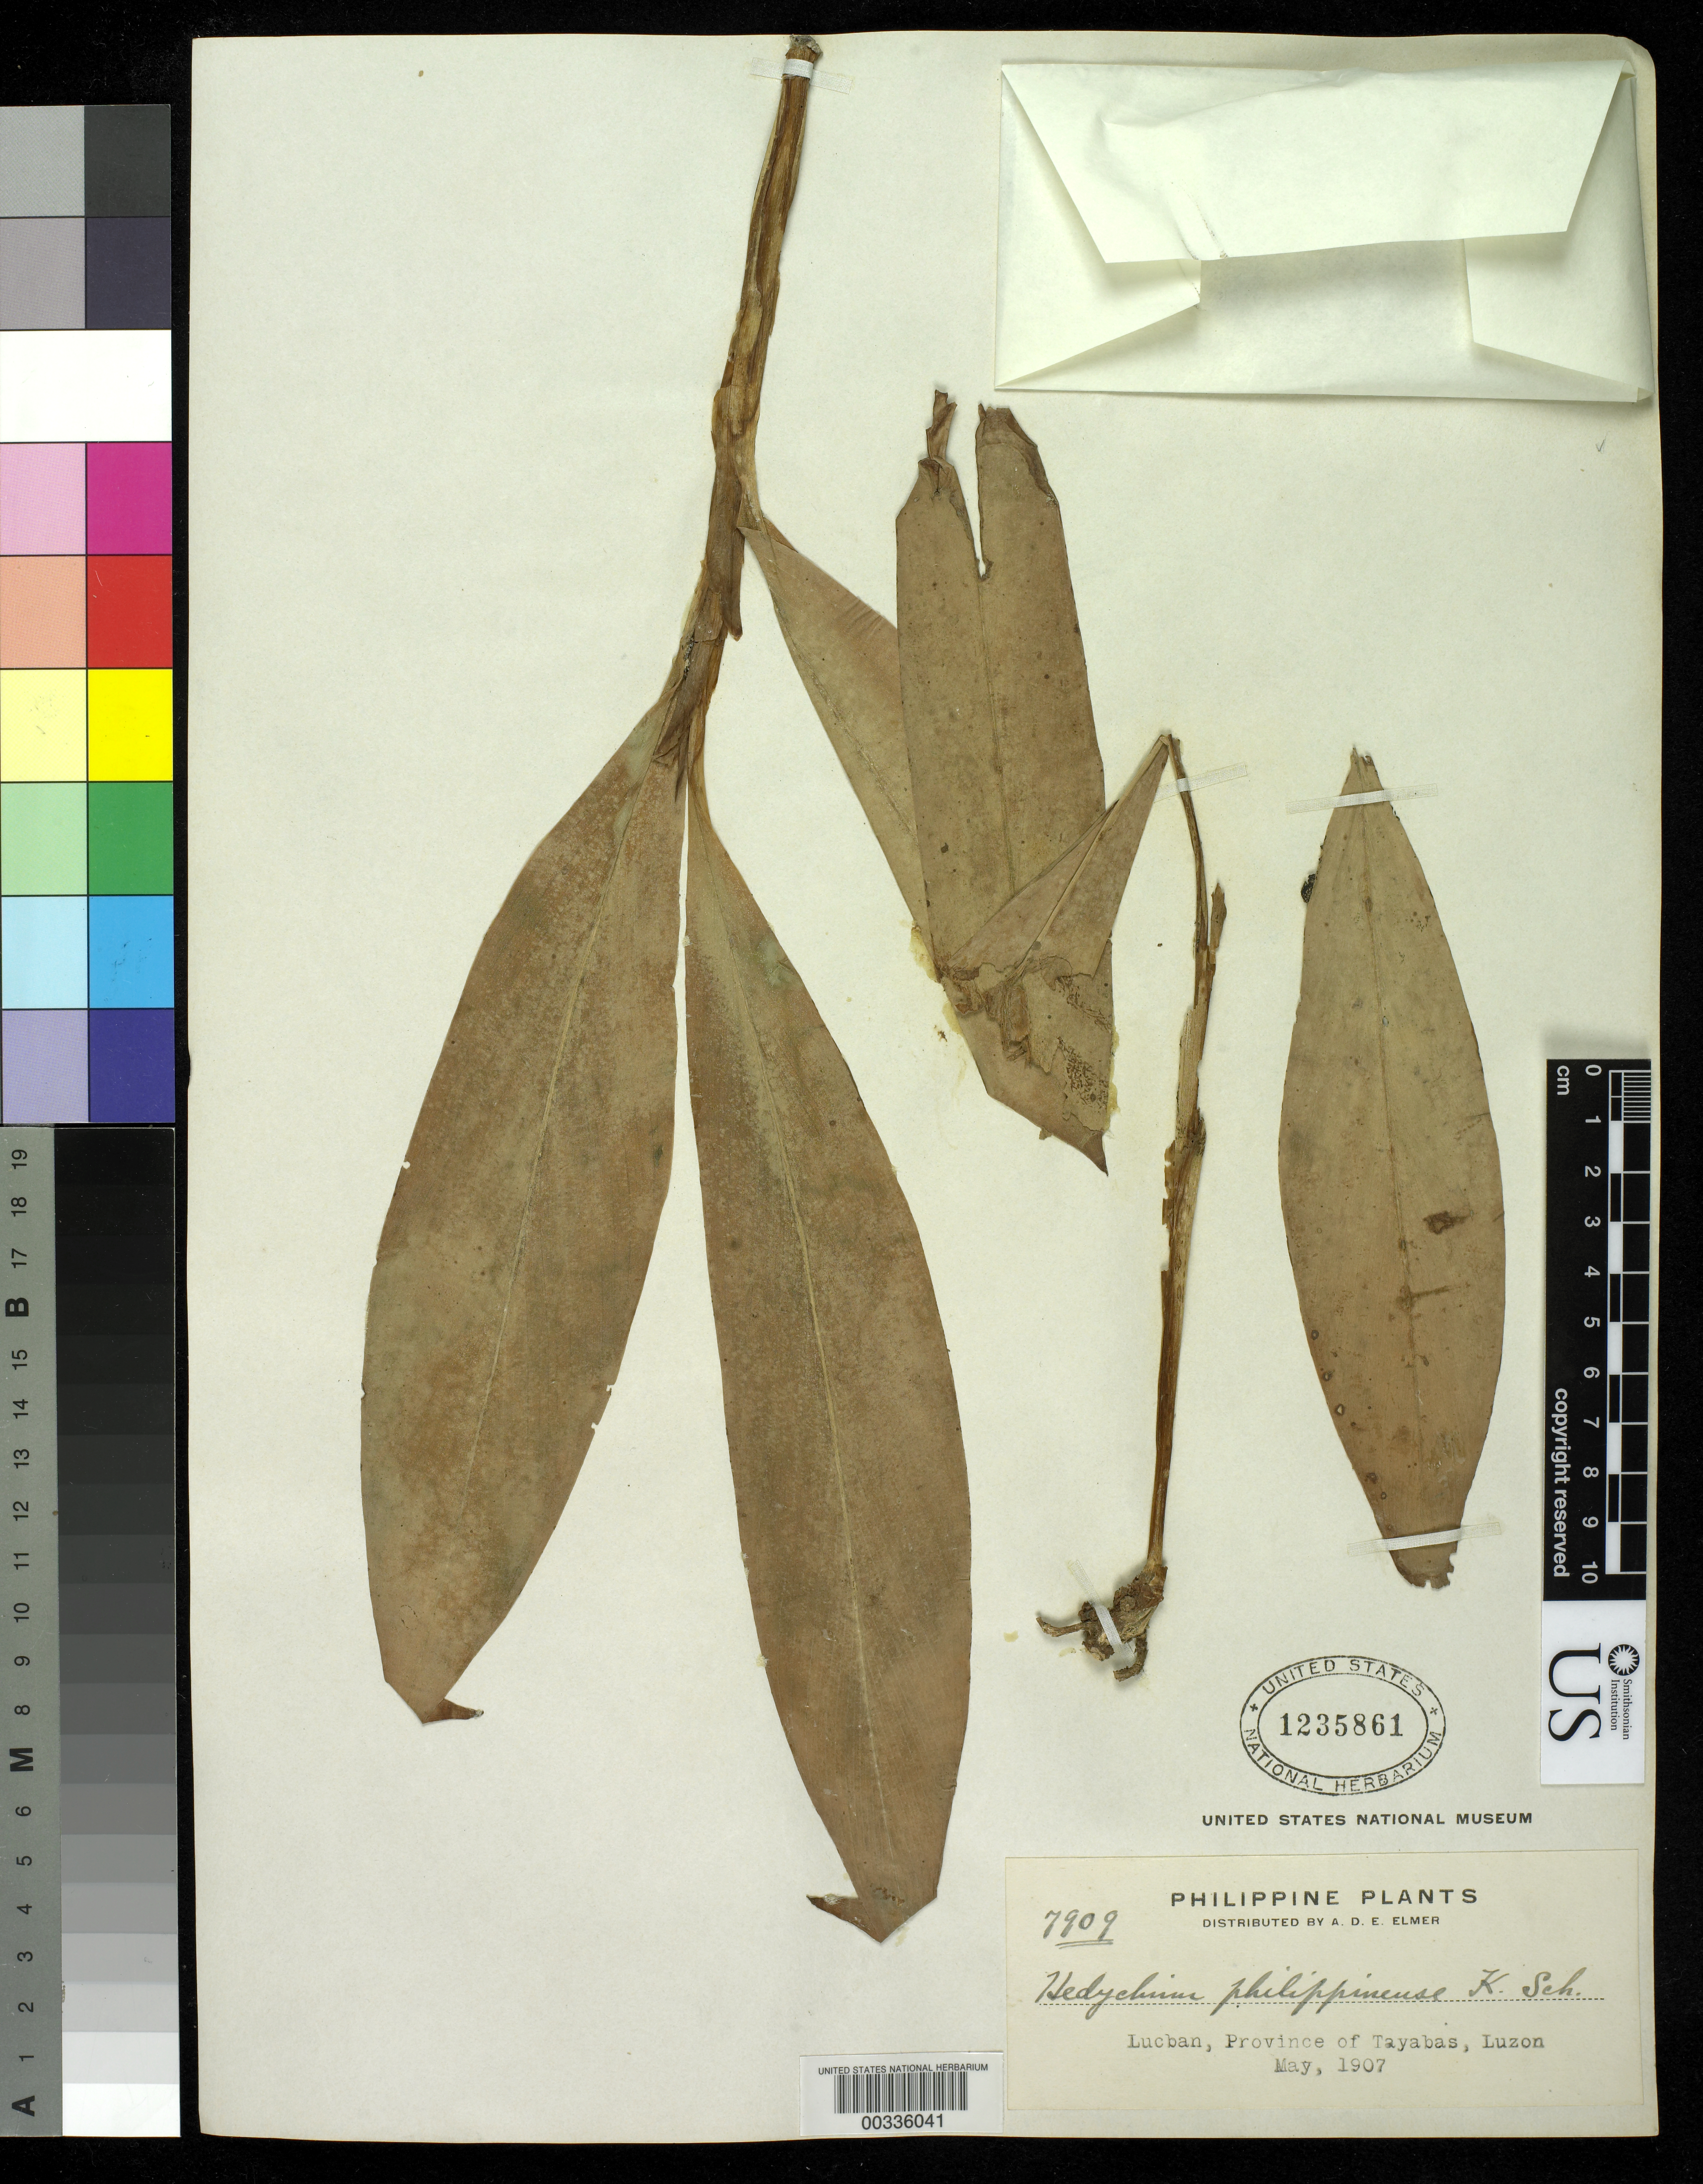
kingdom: Plantae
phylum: Tracheophyta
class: Liliopsida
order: Zingiberales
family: Zingiberaceae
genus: Hedychium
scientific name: Hedychium philippinense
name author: K. Schum.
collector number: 7909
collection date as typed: May 1907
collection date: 1907-05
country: Philippines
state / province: Calabarzon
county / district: Quezon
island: Luzon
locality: Lucban, Tayabas Prov. [= Quezon Province]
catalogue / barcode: US 1235861